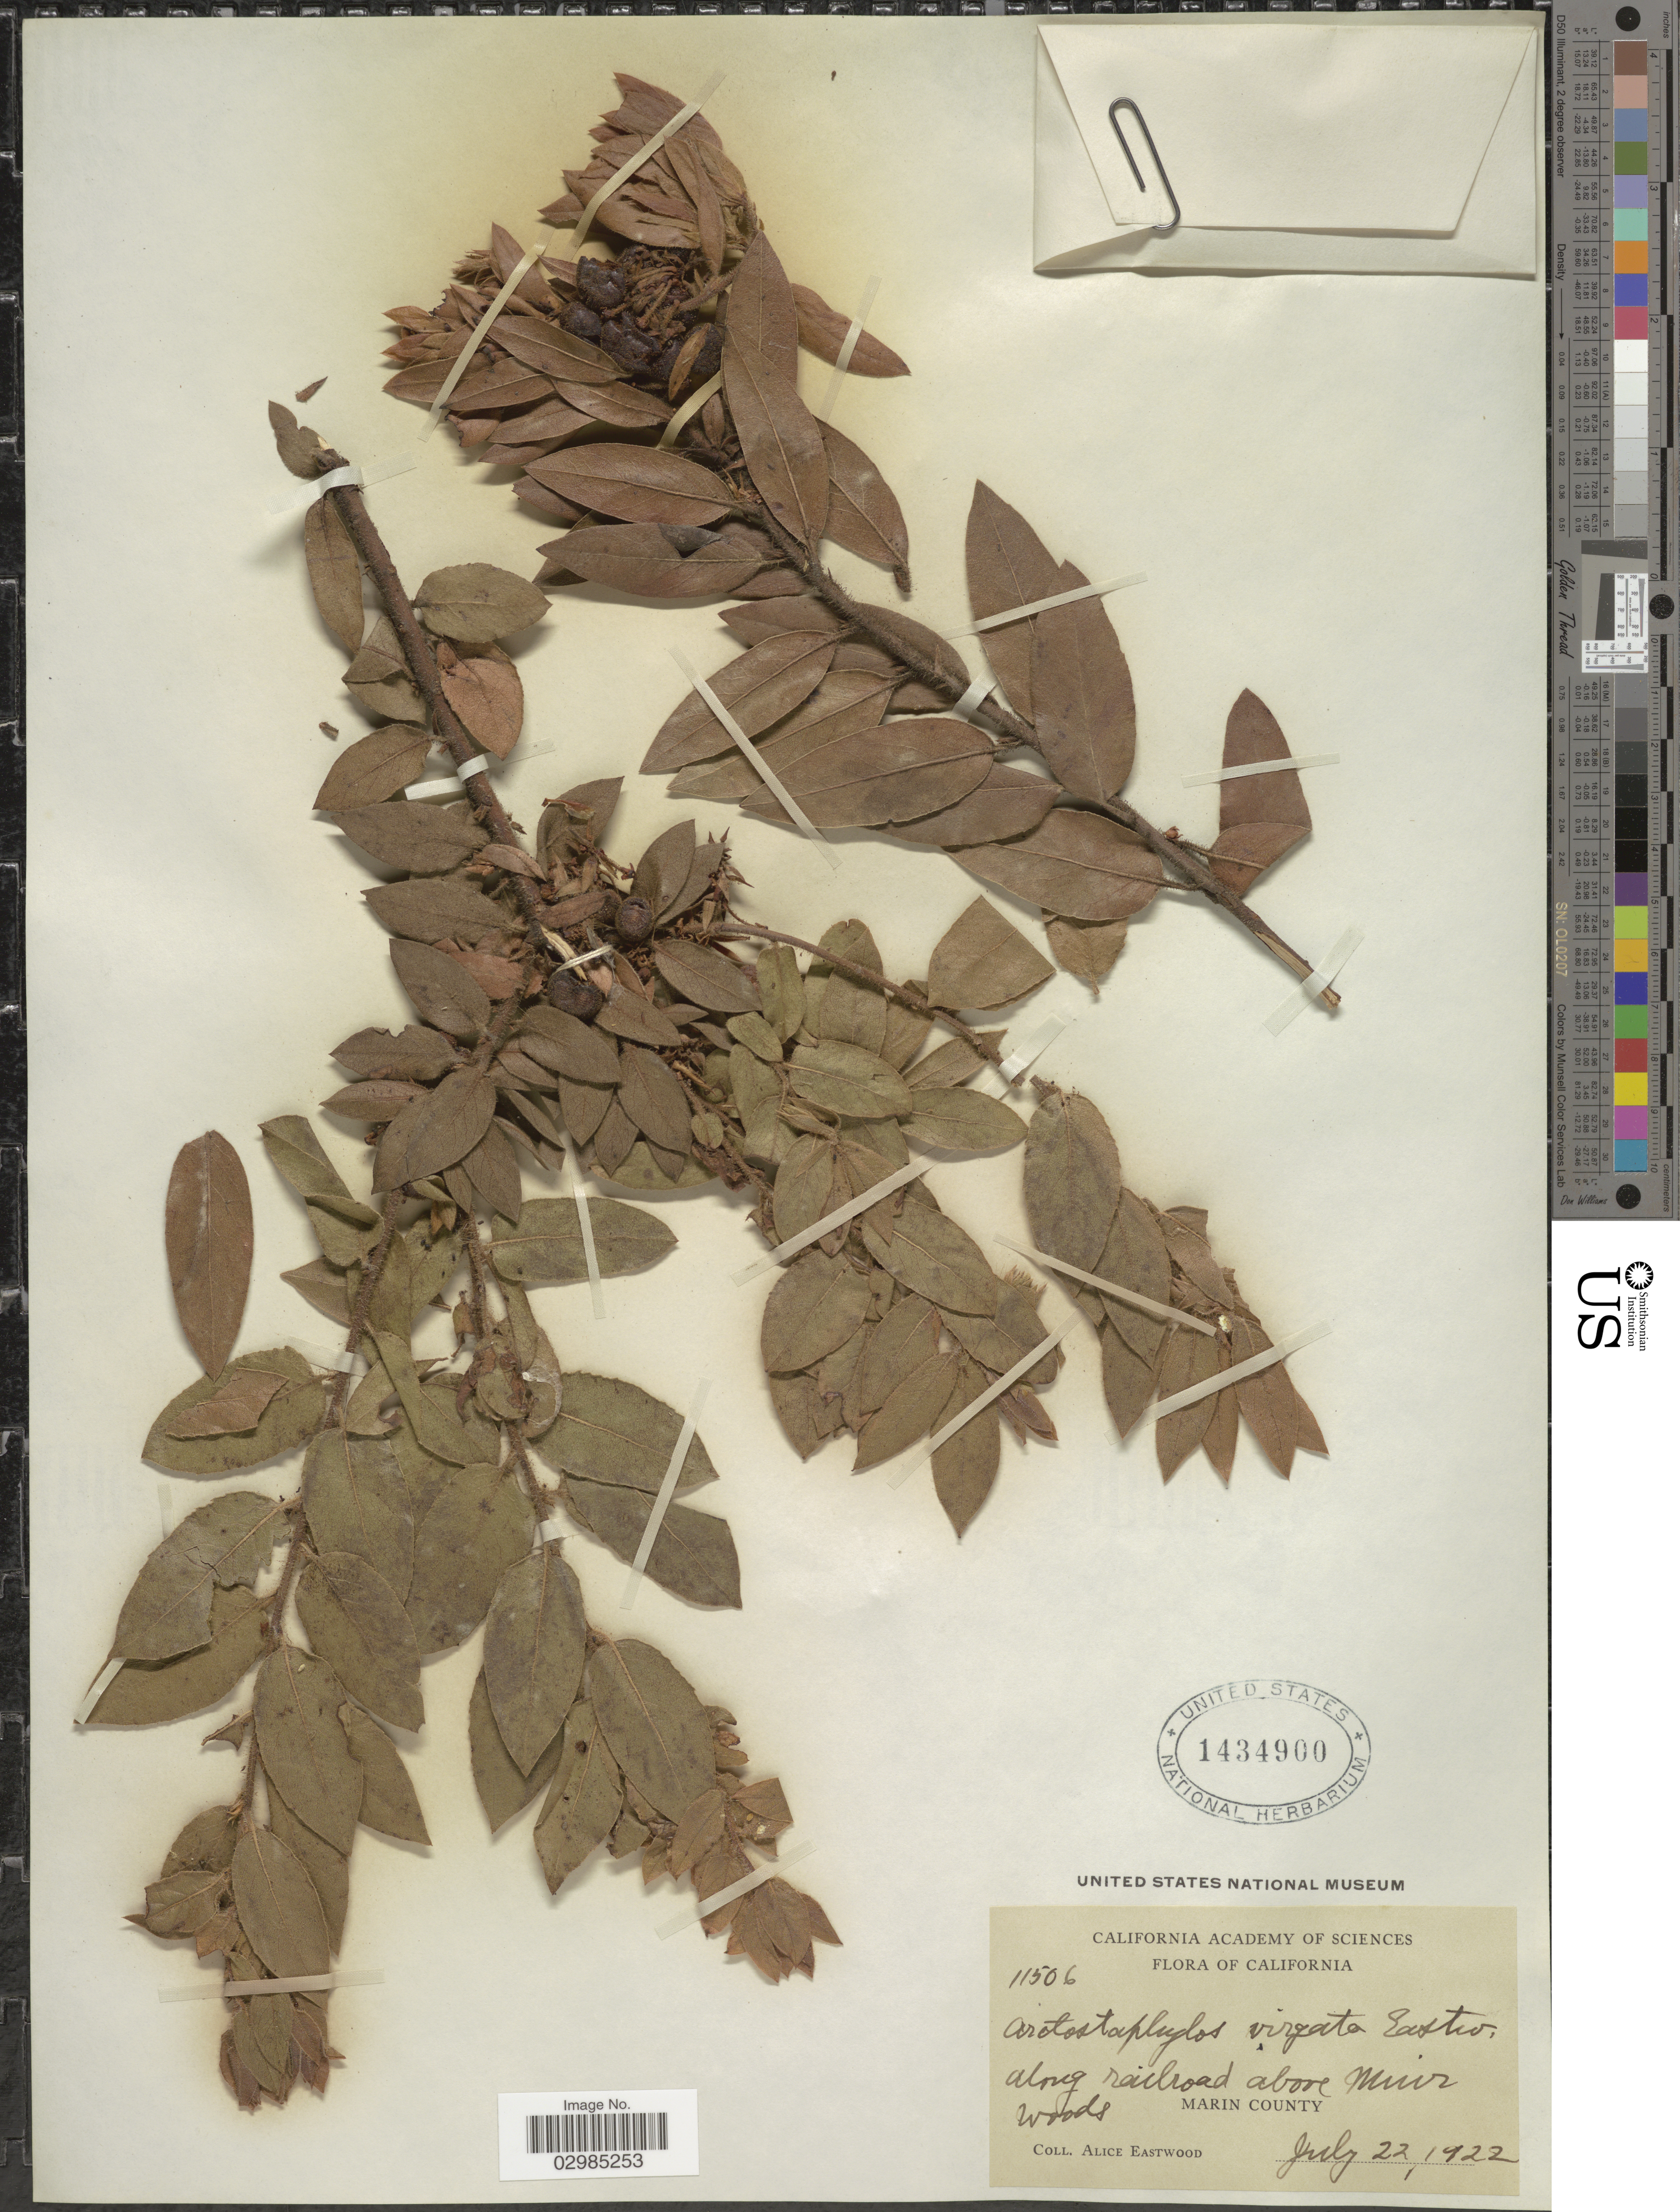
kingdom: Plantae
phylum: Tracheophyta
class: Magnoliopsida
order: Ericales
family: Ericaceae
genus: Arctostaphylos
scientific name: Arctostaphylos virgata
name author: Eastw.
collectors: A. Eastwood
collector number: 11506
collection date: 1922-07-22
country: United States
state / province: California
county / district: Marin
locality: Along railroad above Muir woods. Marin County.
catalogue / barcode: US 1434900